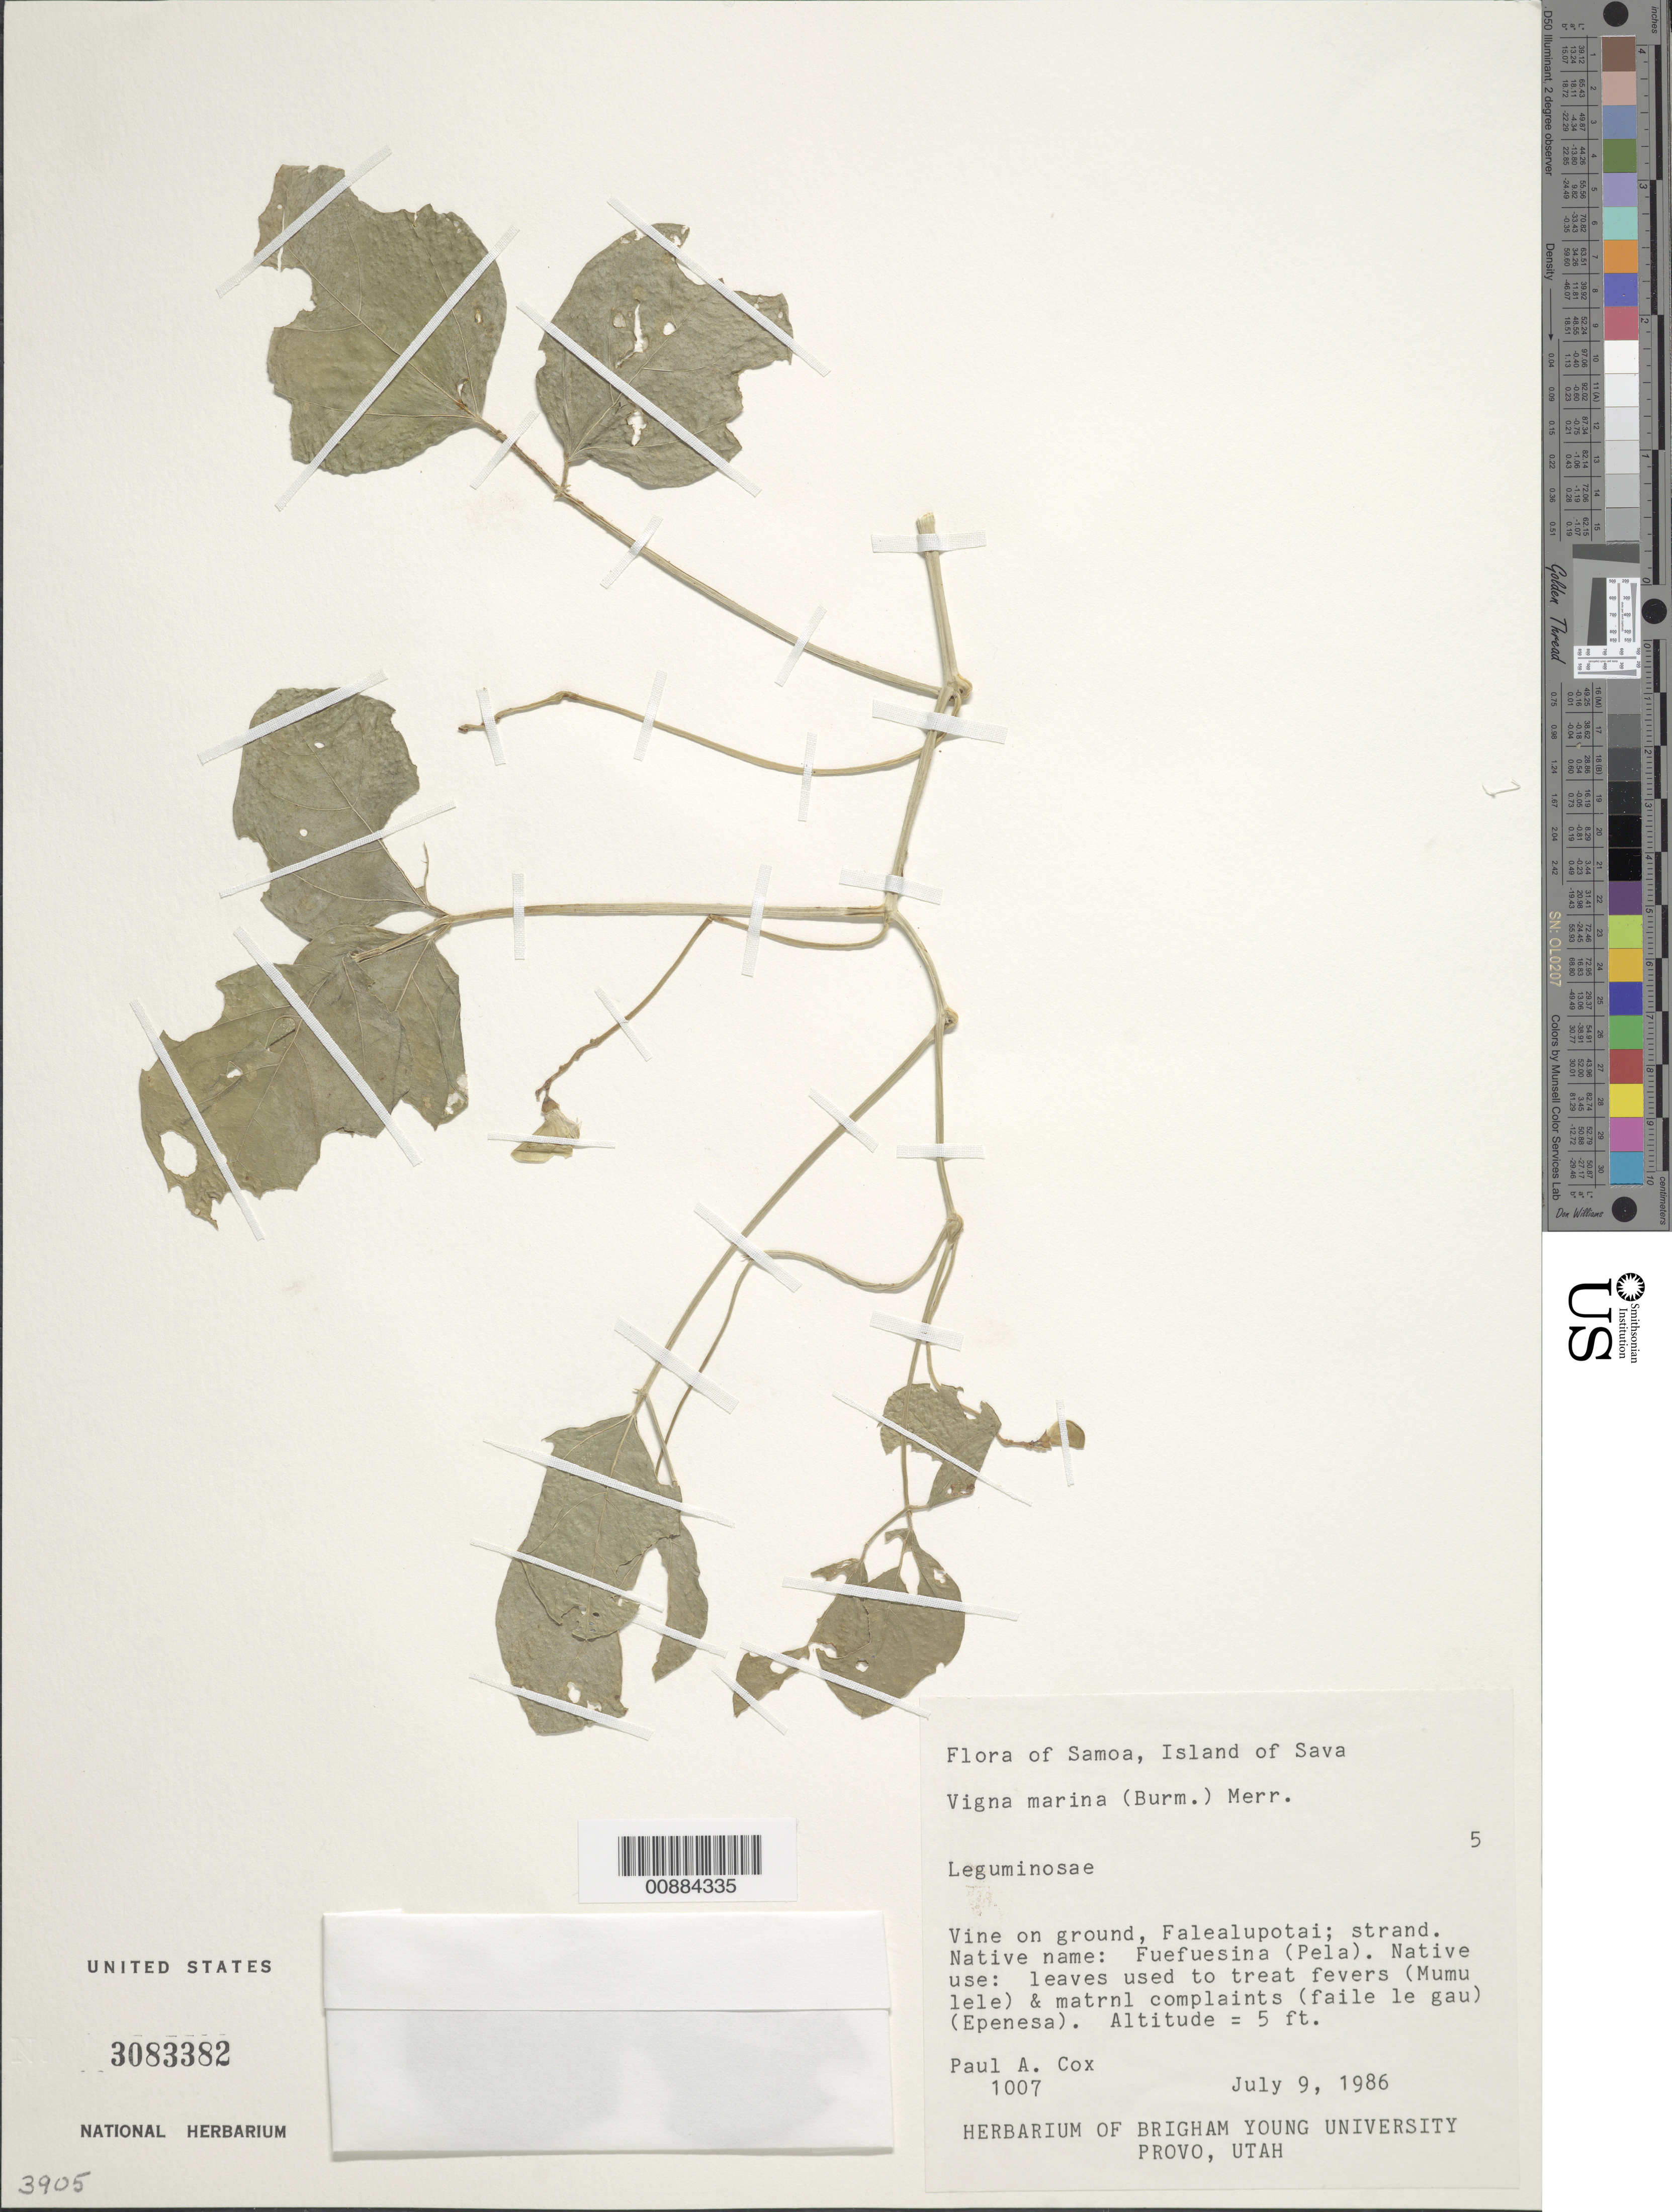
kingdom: Plantae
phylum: Tracheophyta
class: Magnoliopsida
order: Fabales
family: Fabaceae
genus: Vigna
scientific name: Vigna marina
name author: (Burm.) Merr.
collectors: P. Cox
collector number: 1007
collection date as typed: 09 Jul 1986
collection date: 1986-07-09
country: Samoa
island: Savai'i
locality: Falealupotai.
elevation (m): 2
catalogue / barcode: US 3083382